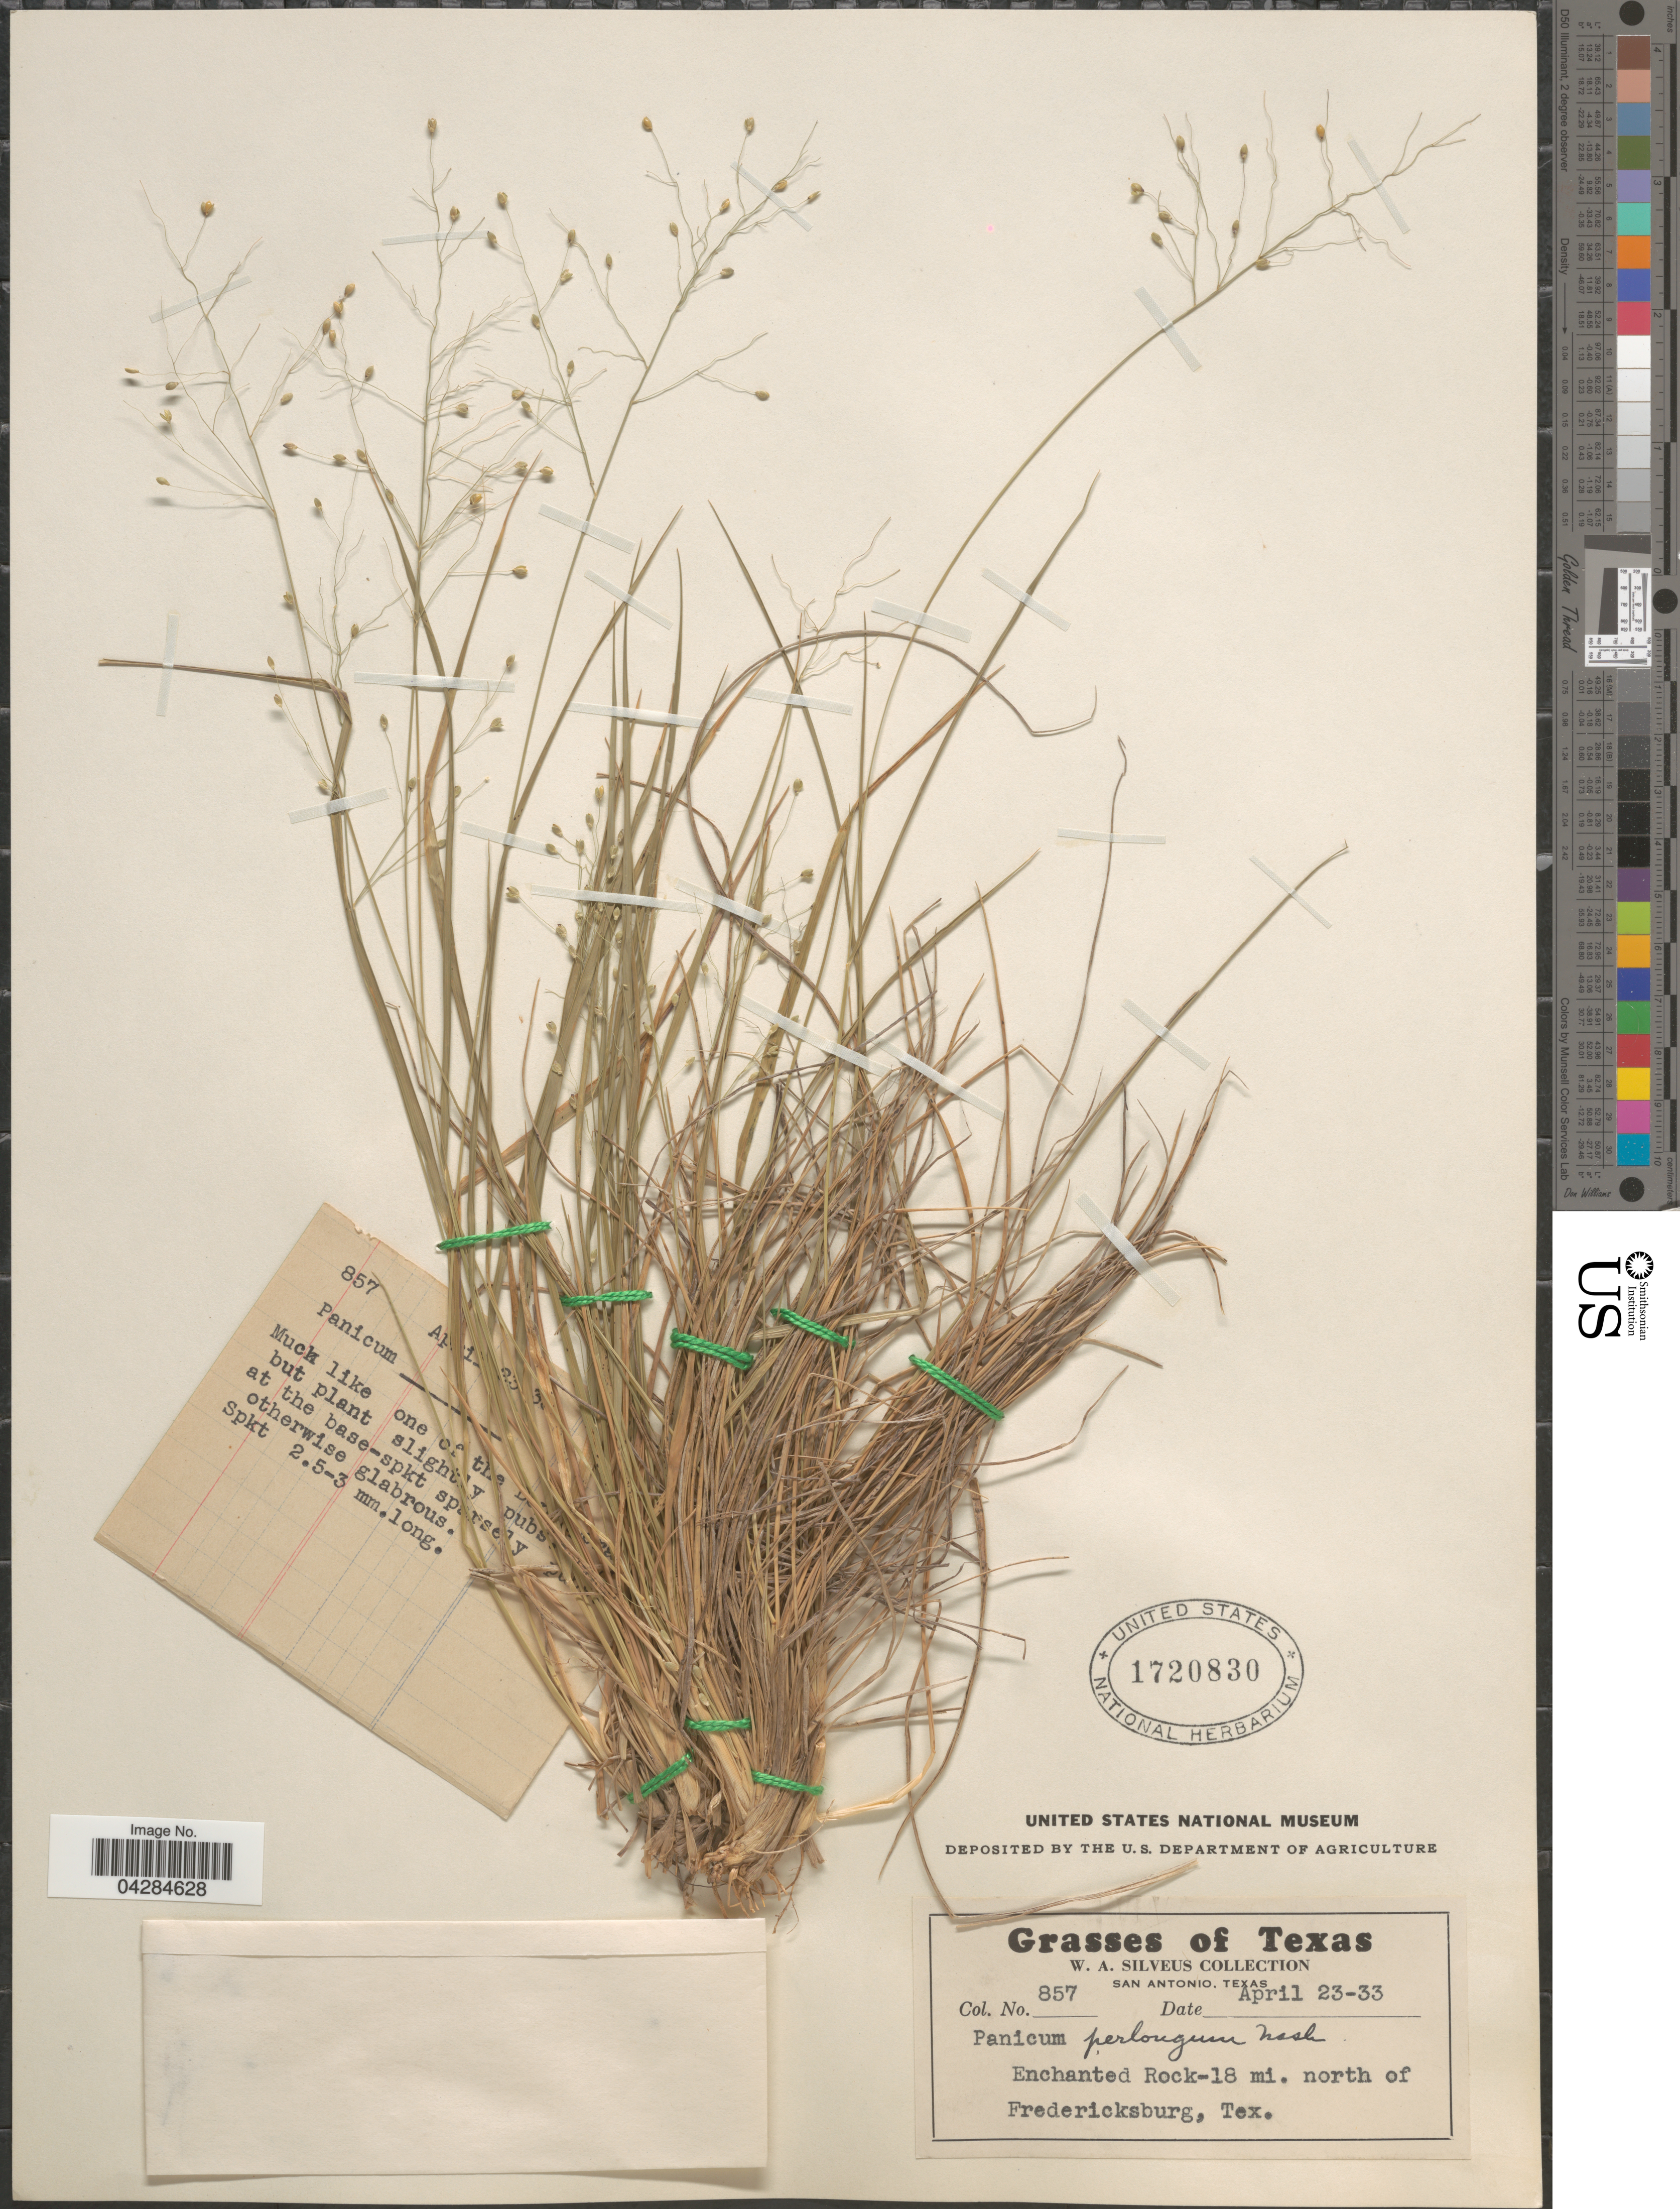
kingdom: Plantae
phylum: Tracheophyta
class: Liliopsida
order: Poales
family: Poaceae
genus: Dichanthelium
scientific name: Dichanthelium perlongum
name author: (Nash) Freckmann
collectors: W. Silveus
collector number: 857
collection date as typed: Transcribed d/m/y: 23/4/33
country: United States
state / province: Texas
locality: Enchanted Rock-18 mi. north of Fredericksburg.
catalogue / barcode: US 1720830